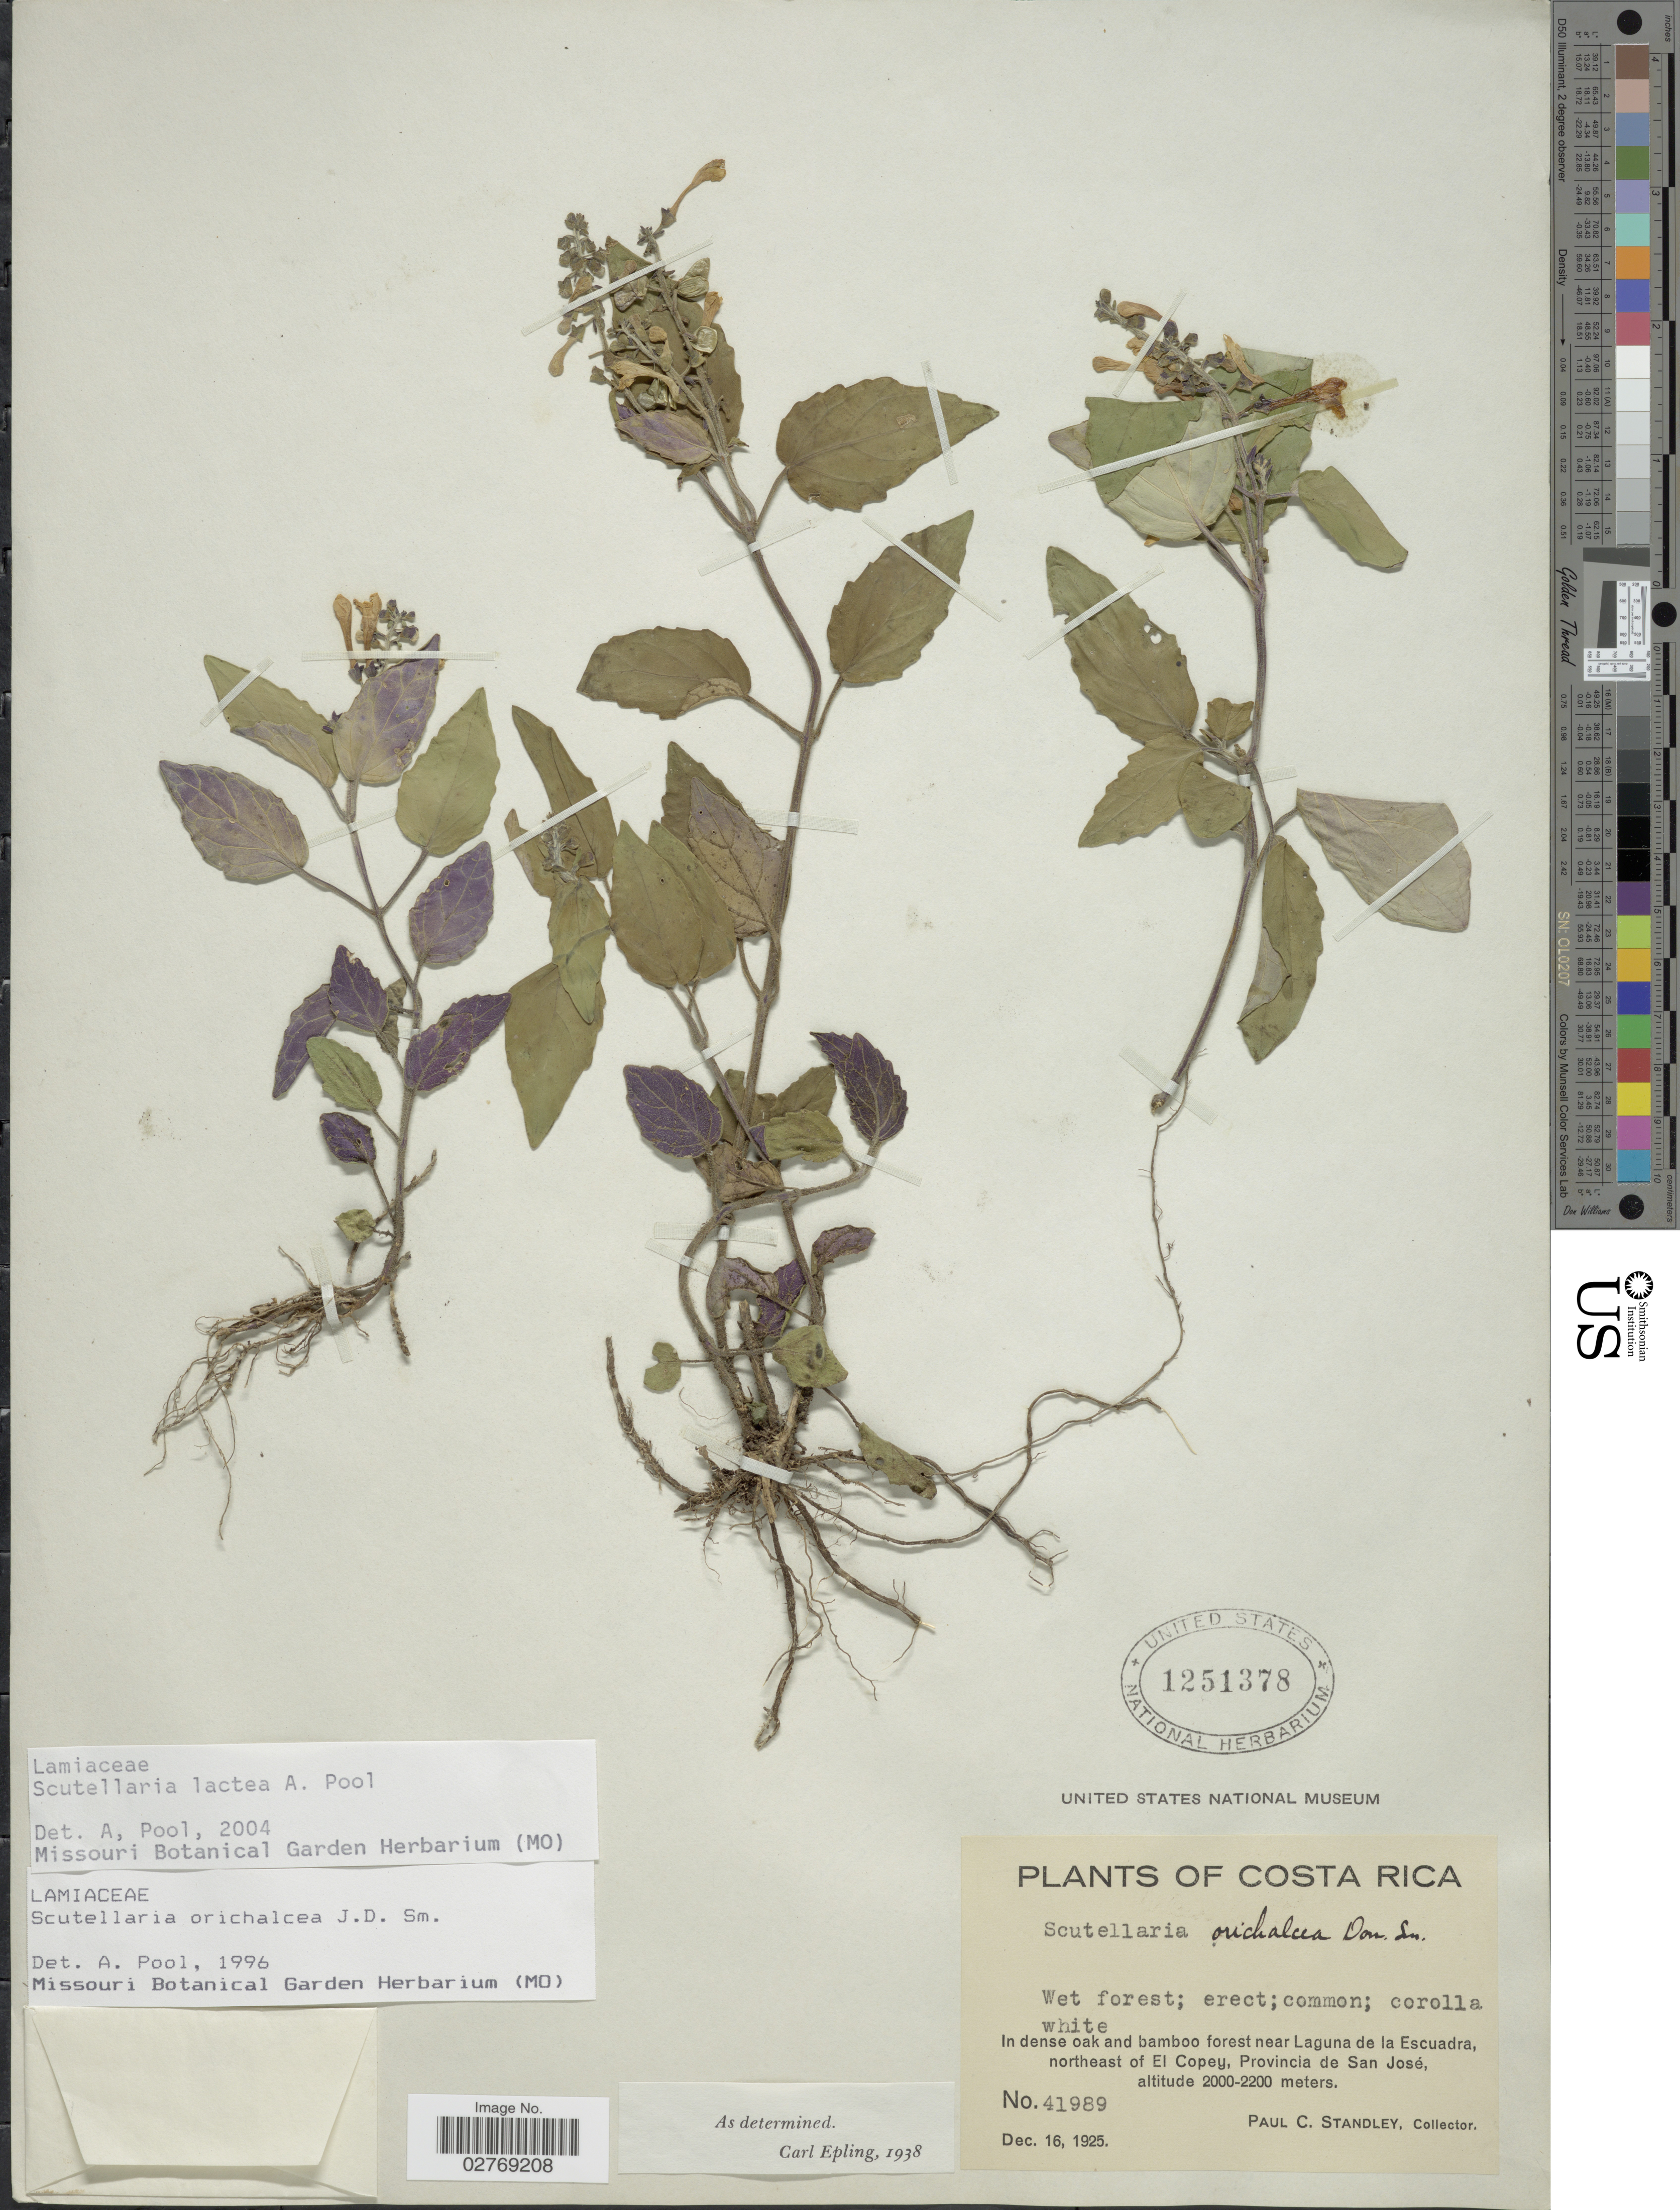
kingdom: Plantae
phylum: Tracheophyta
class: Magnoliopsida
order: Lamiales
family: Lamiaceae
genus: Scutellaria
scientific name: Scutellaria lactea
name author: A. Pool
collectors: P. C. Standley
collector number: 41989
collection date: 1925-12-16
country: Costa Rica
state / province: San José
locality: In dense oak and bamboo forest near Laguna de la Escuadra, northeast of El Copey.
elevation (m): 2000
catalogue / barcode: US 1251378